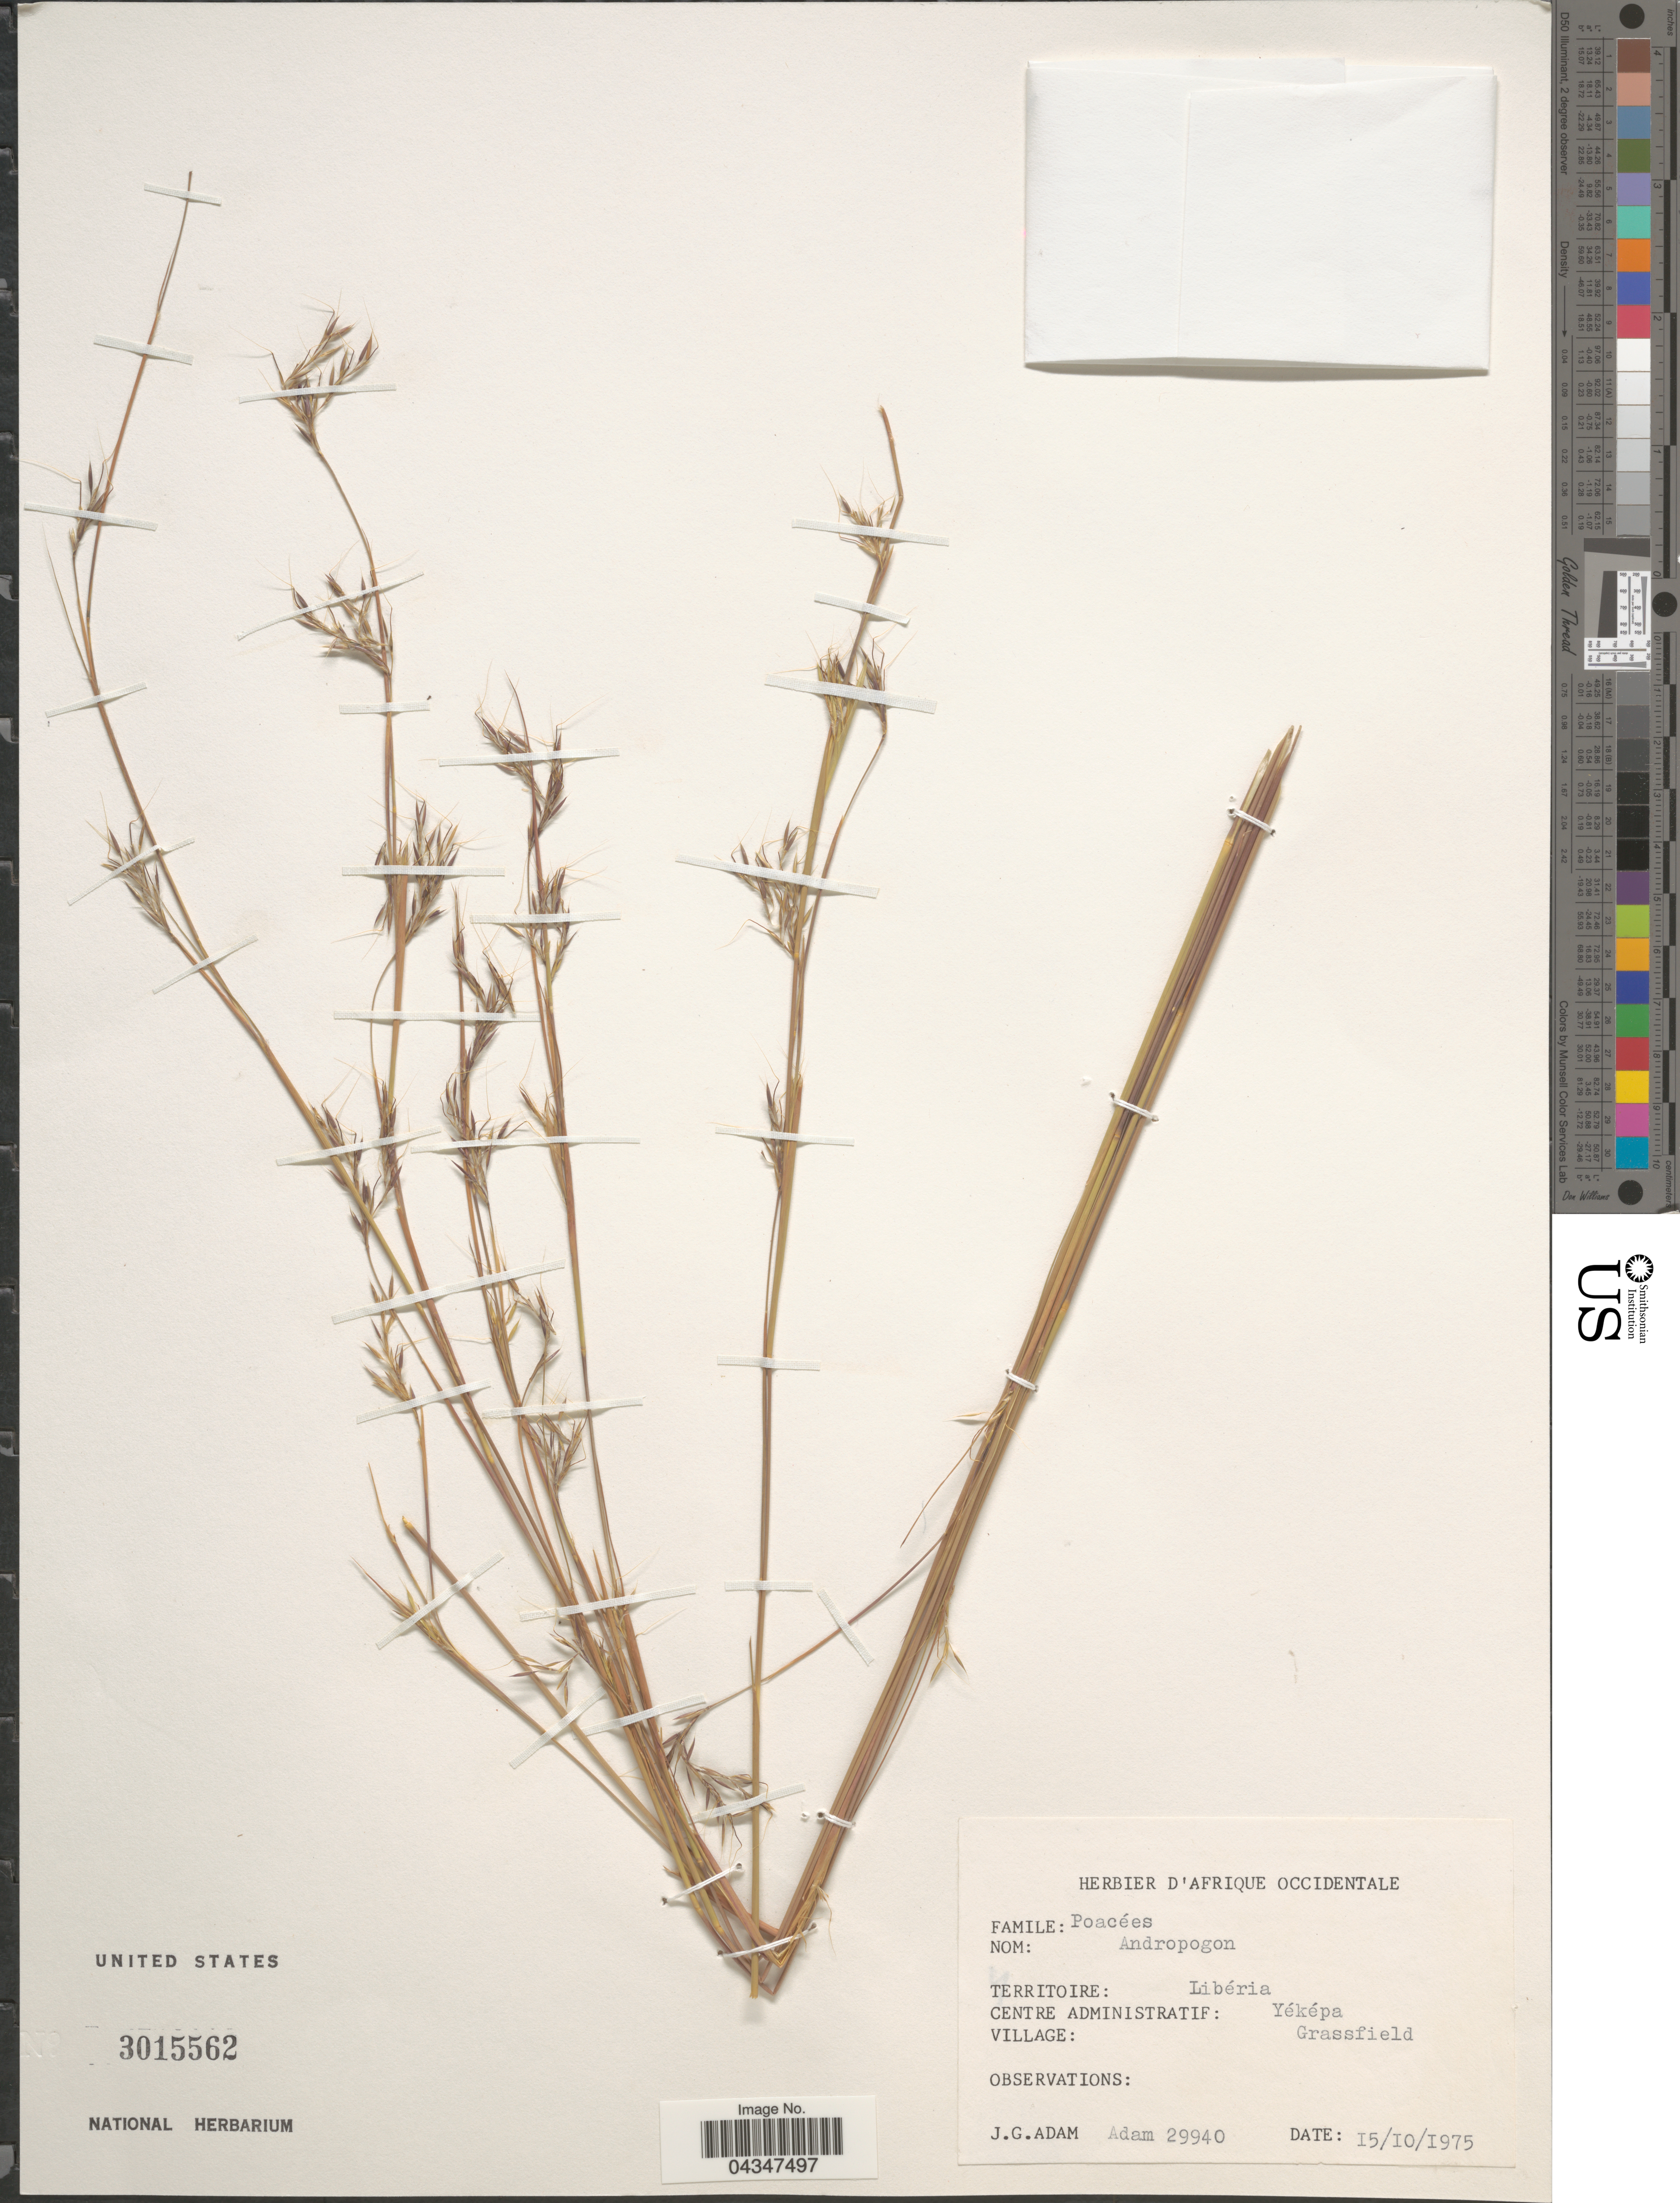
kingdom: Plantae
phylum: Tracheophyta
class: Liliopsida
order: Poales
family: Poaceae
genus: Andropogon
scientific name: Andropogon sp.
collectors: J. Adam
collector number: Adam29940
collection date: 1975-10-15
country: Liberia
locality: Territoire: Libéria. Centre Administratif: Yéképa.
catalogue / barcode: US 3015562